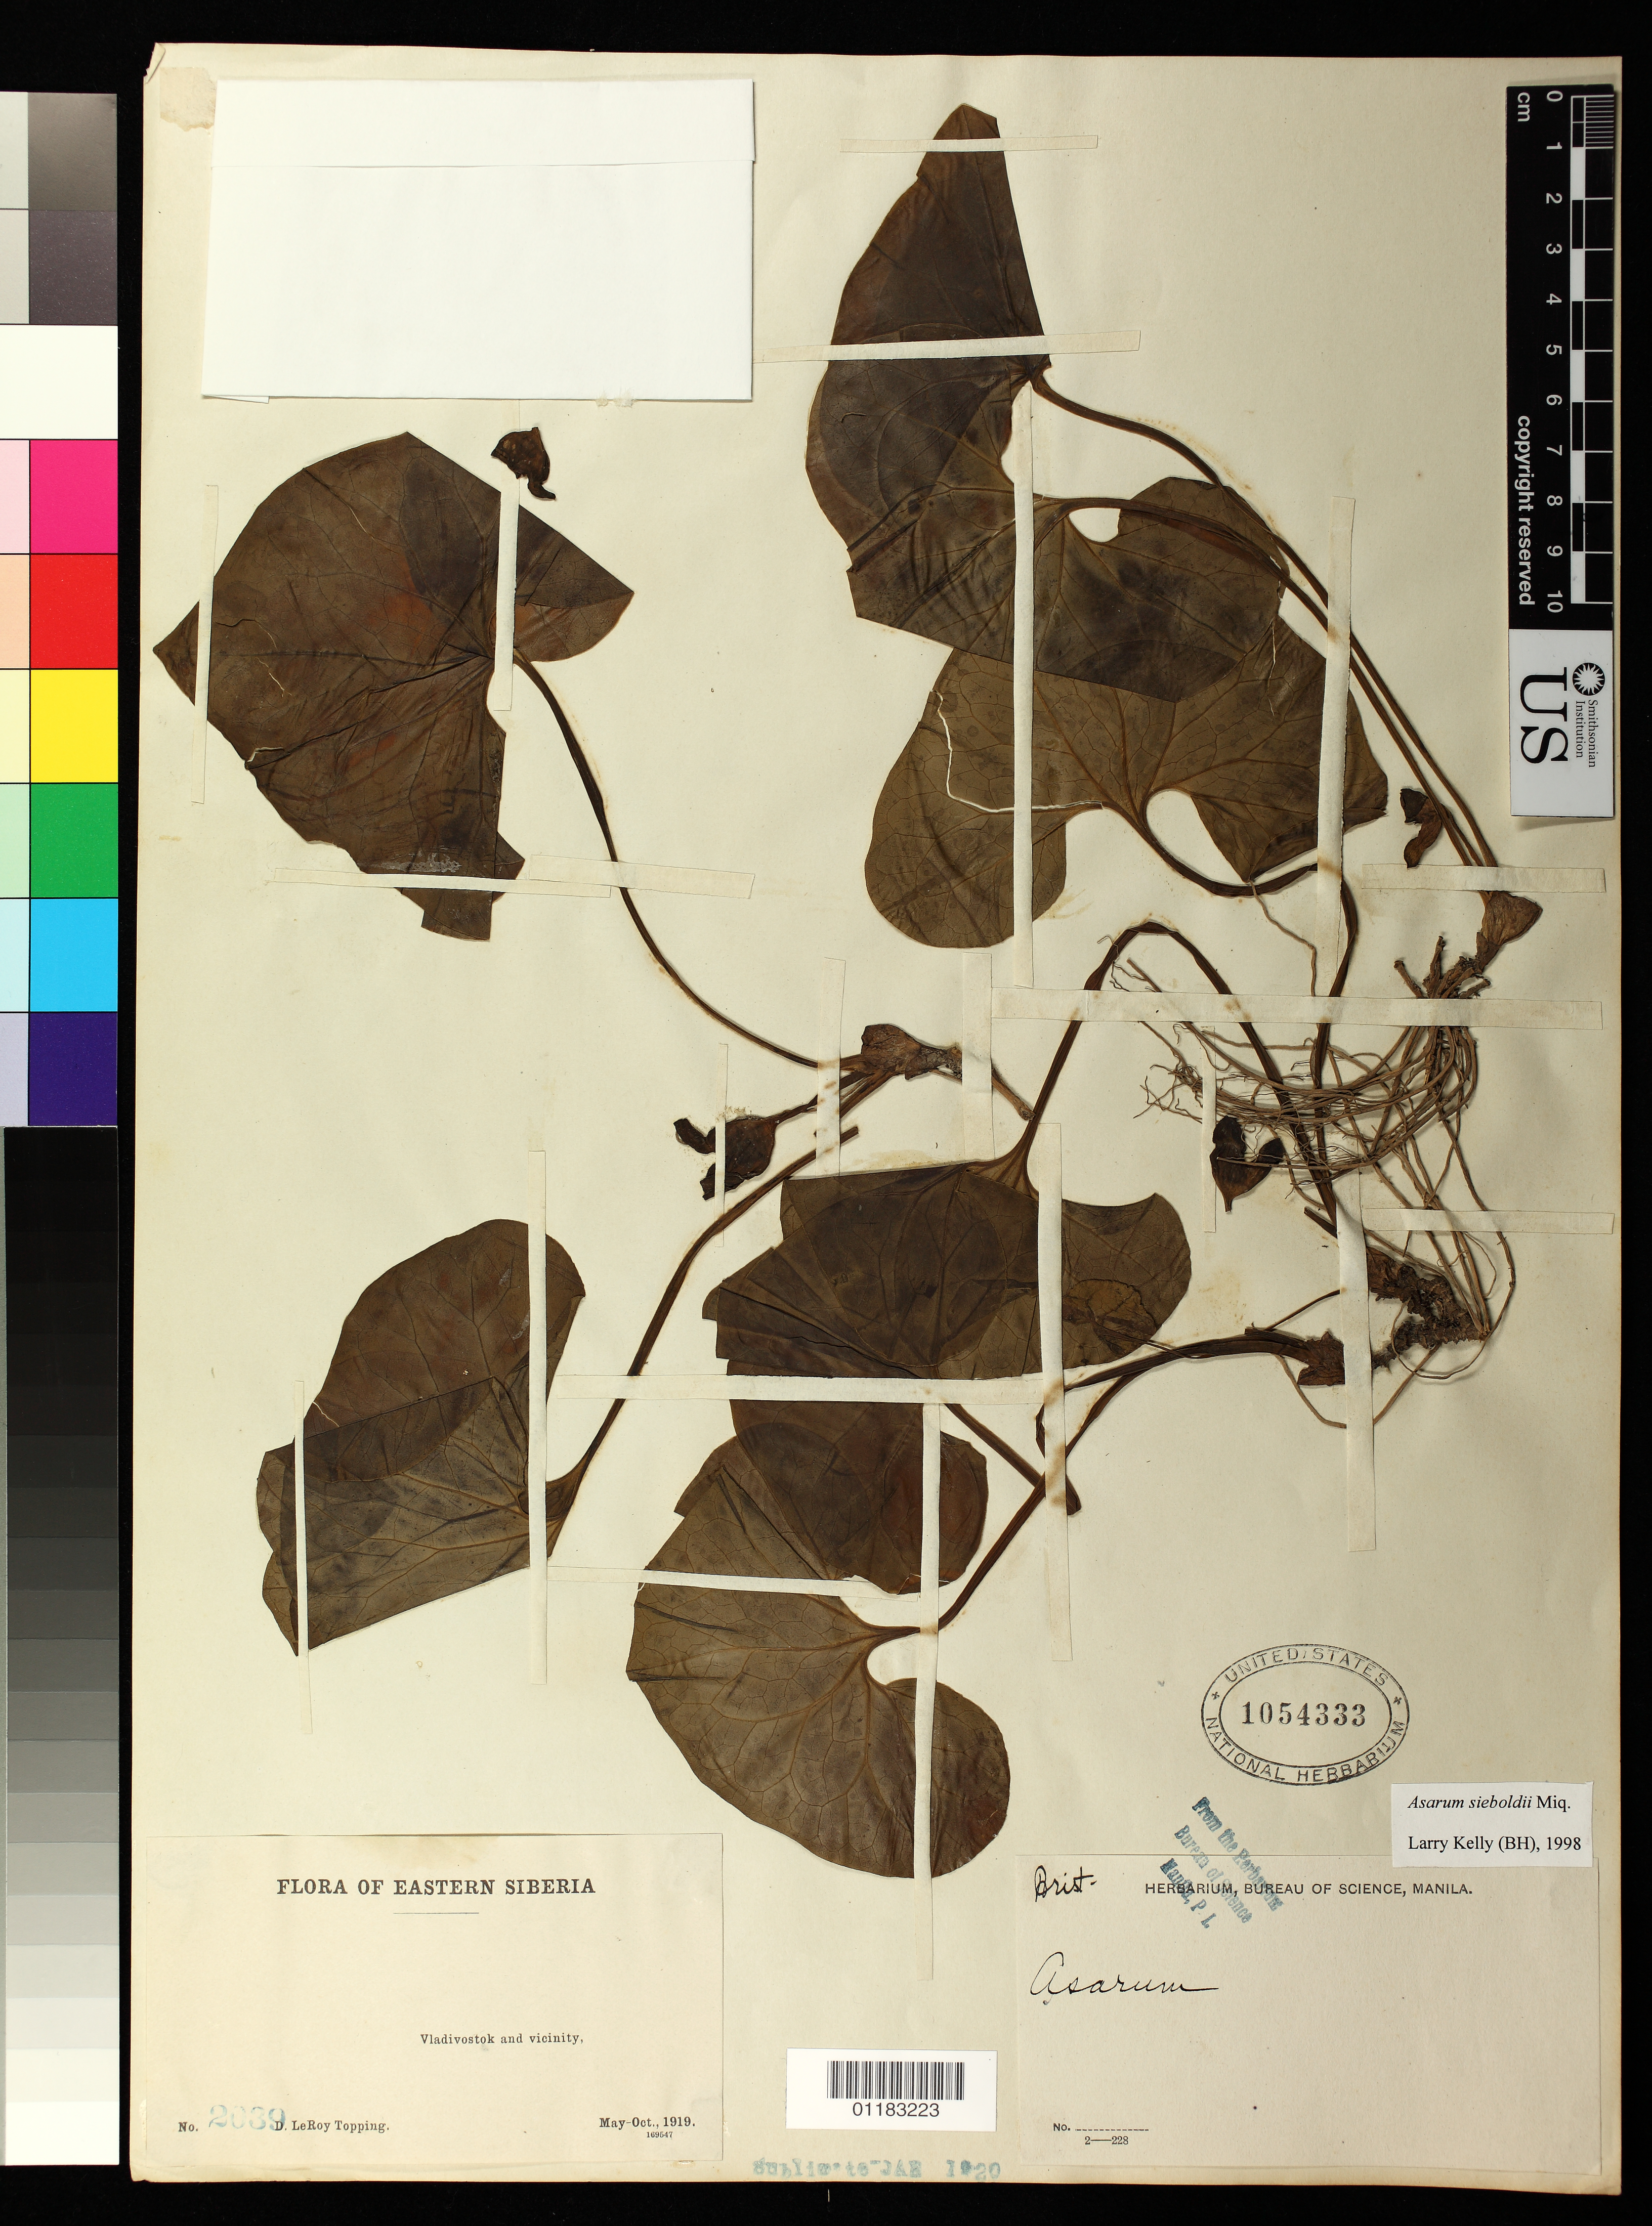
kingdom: Plantae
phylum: Tracheophyta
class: Magnoliopsida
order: Piperales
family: Aristolochiaceae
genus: Asarum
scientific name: Asarum sieboldii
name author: Miq.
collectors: D. L. Topping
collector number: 2039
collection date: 1919-05/1919-10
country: Russian Federation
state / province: Primorsky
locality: Vladivostok and vicinity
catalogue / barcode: US 1054333